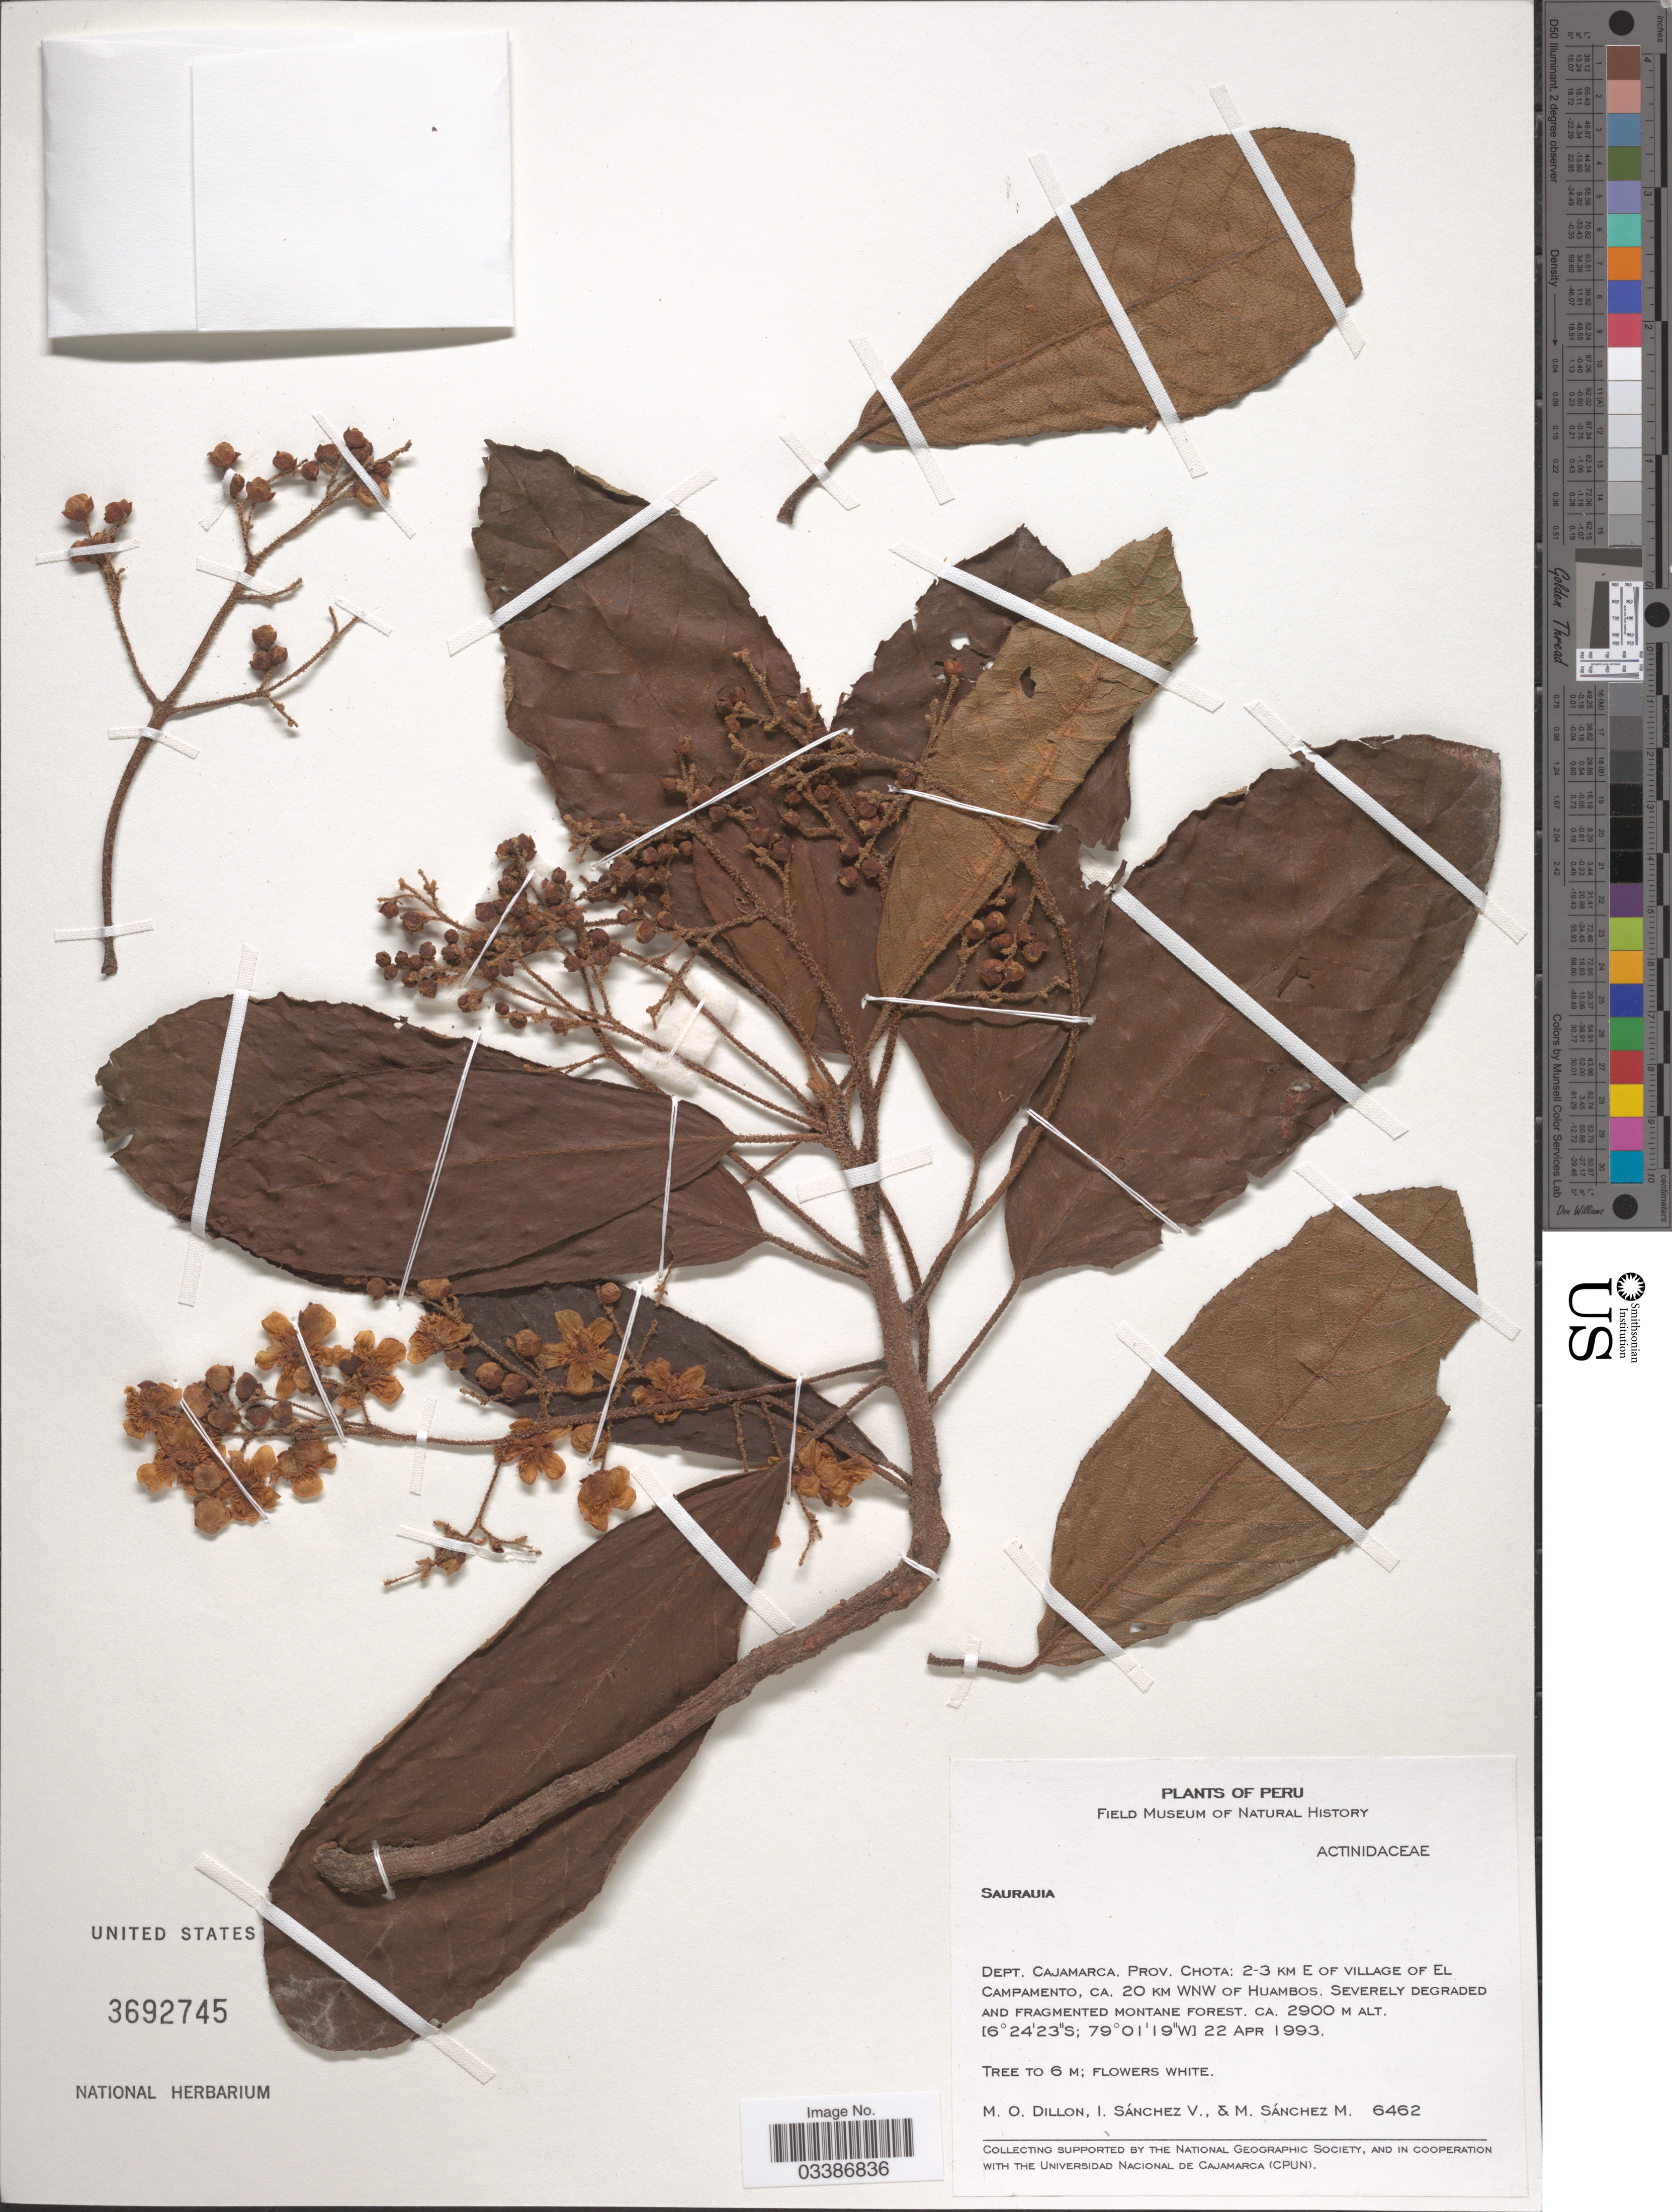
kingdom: Plantae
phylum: Tracheophyta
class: Magnoliopsida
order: Ericales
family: Actinidiaceae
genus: Saurauia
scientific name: Saurauia sp.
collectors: M. O. Dillon, I. Sánchez & M. Sánchez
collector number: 6462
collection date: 1993-04-22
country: Peru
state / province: Cajamarca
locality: Dept. Cajamarca. Prov. Chota: 2-3 km E of Village of El Campamento, ca. 20 km WNW of Huambos.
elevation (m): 2900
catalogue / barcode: US 3692745